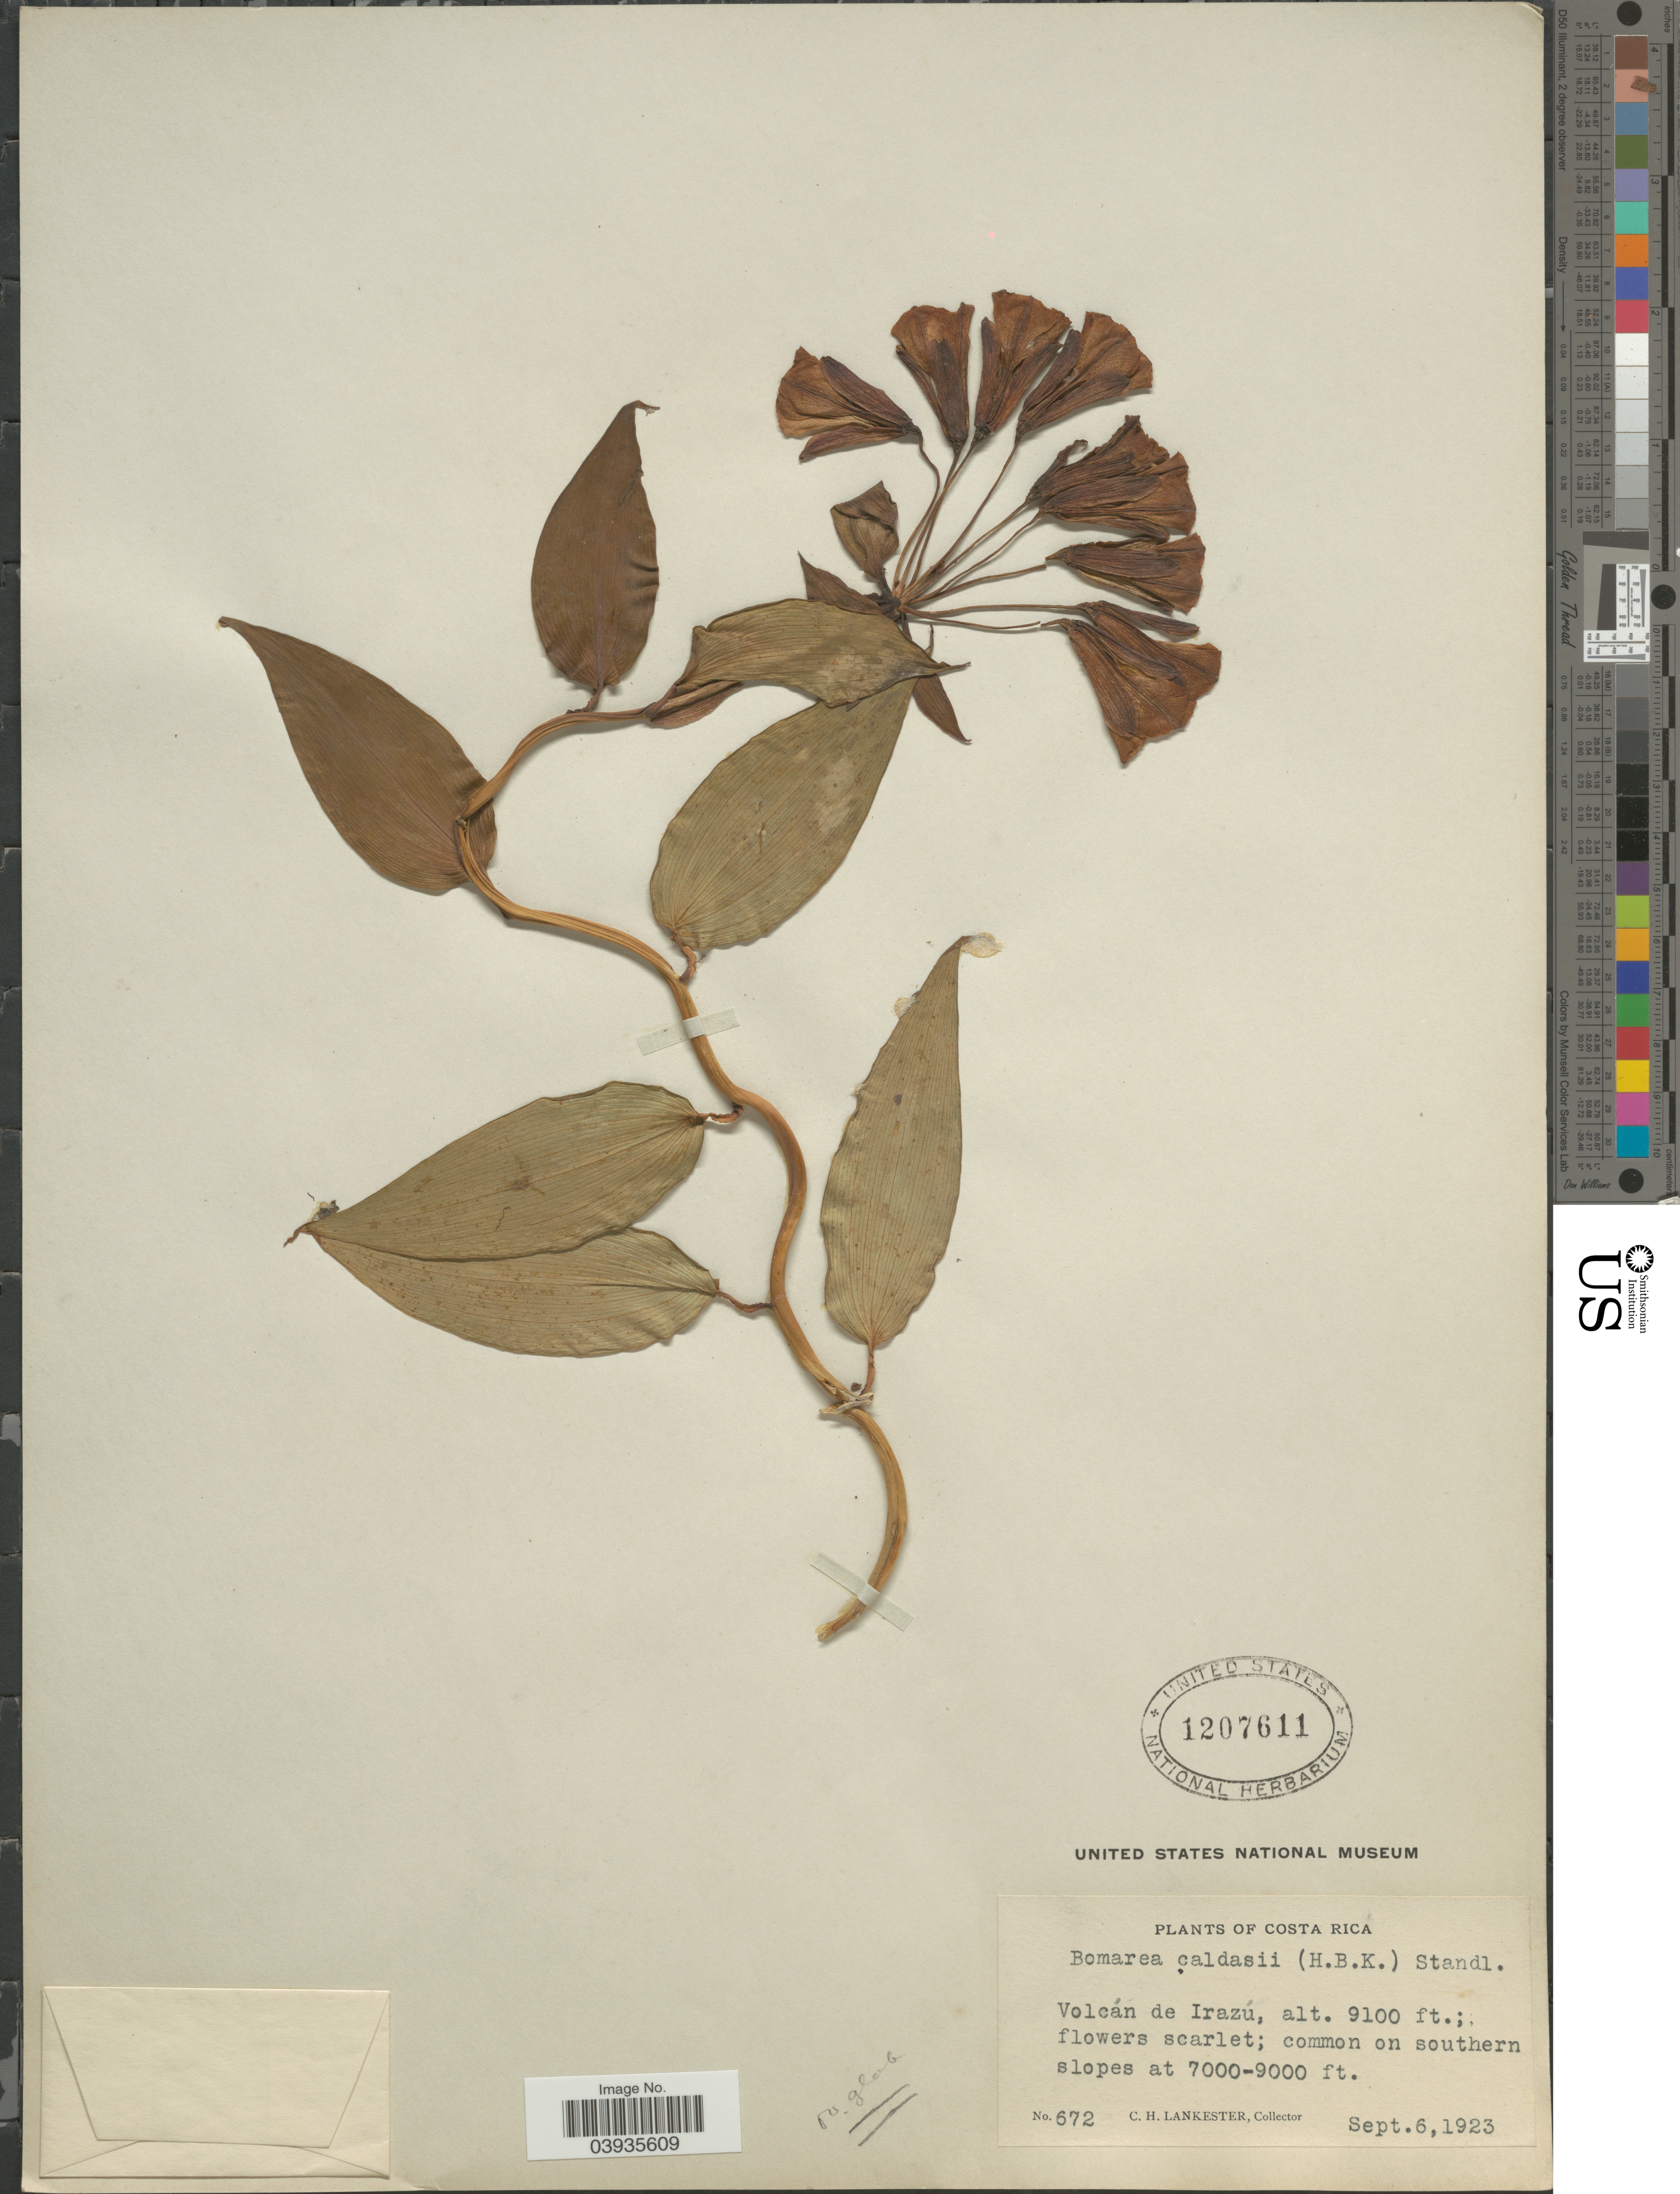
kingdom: Plantae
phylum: Tracheophyta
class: Liliopsida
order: Liliales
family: Alstroemeriaceae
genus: Bomarea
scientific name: Bomarea caldasii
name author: (Kunth) Asch. & Graebener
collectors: C. H. Lankester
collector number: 672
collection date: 1923-09-06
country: Costa Rica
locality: Volcán de Irazú.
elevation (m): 2774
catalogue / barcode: US 1207611